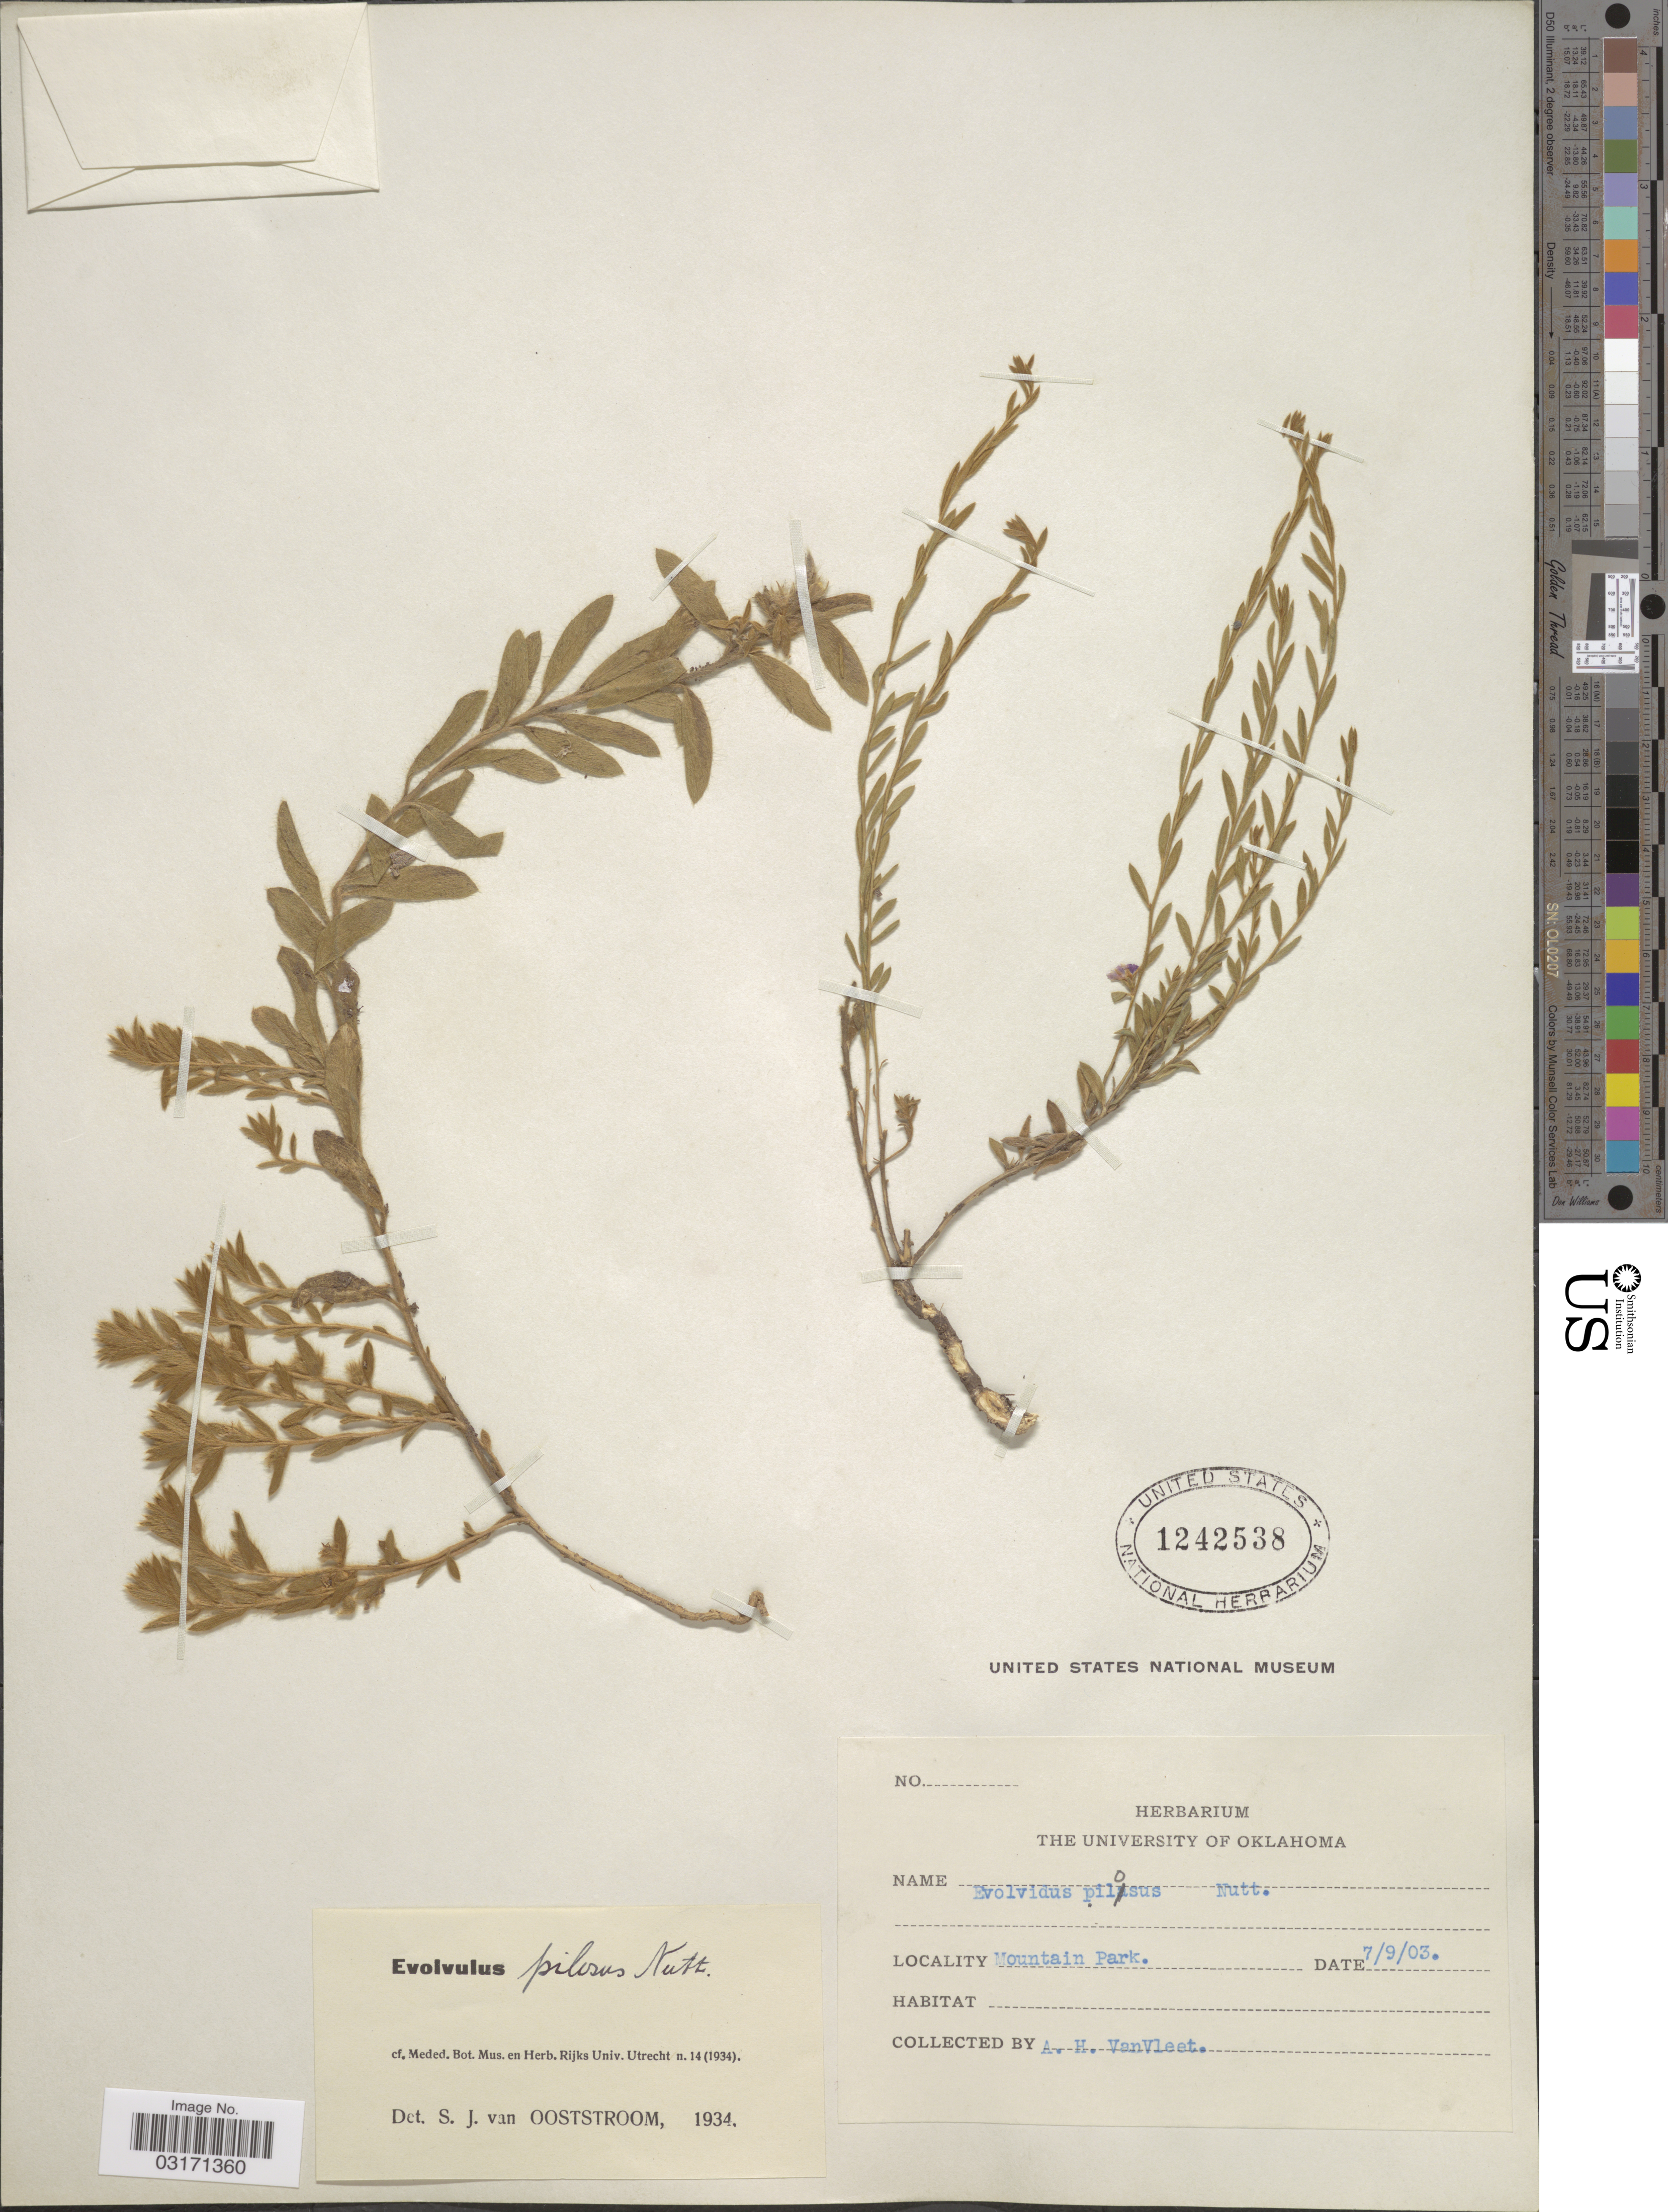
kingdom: Plantae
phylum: Tracheophyta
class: Magnoliopsida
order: Solanales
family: Convolvulaceae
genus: Evolvulus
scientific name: Evolvulus pilosus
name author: Roxb.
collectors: A. H. Van Vleet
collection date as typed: Transcribed d/m/y: 9/7/3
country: United States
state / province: Oklahoma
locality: Mountain Park.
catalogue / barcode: US 1242538